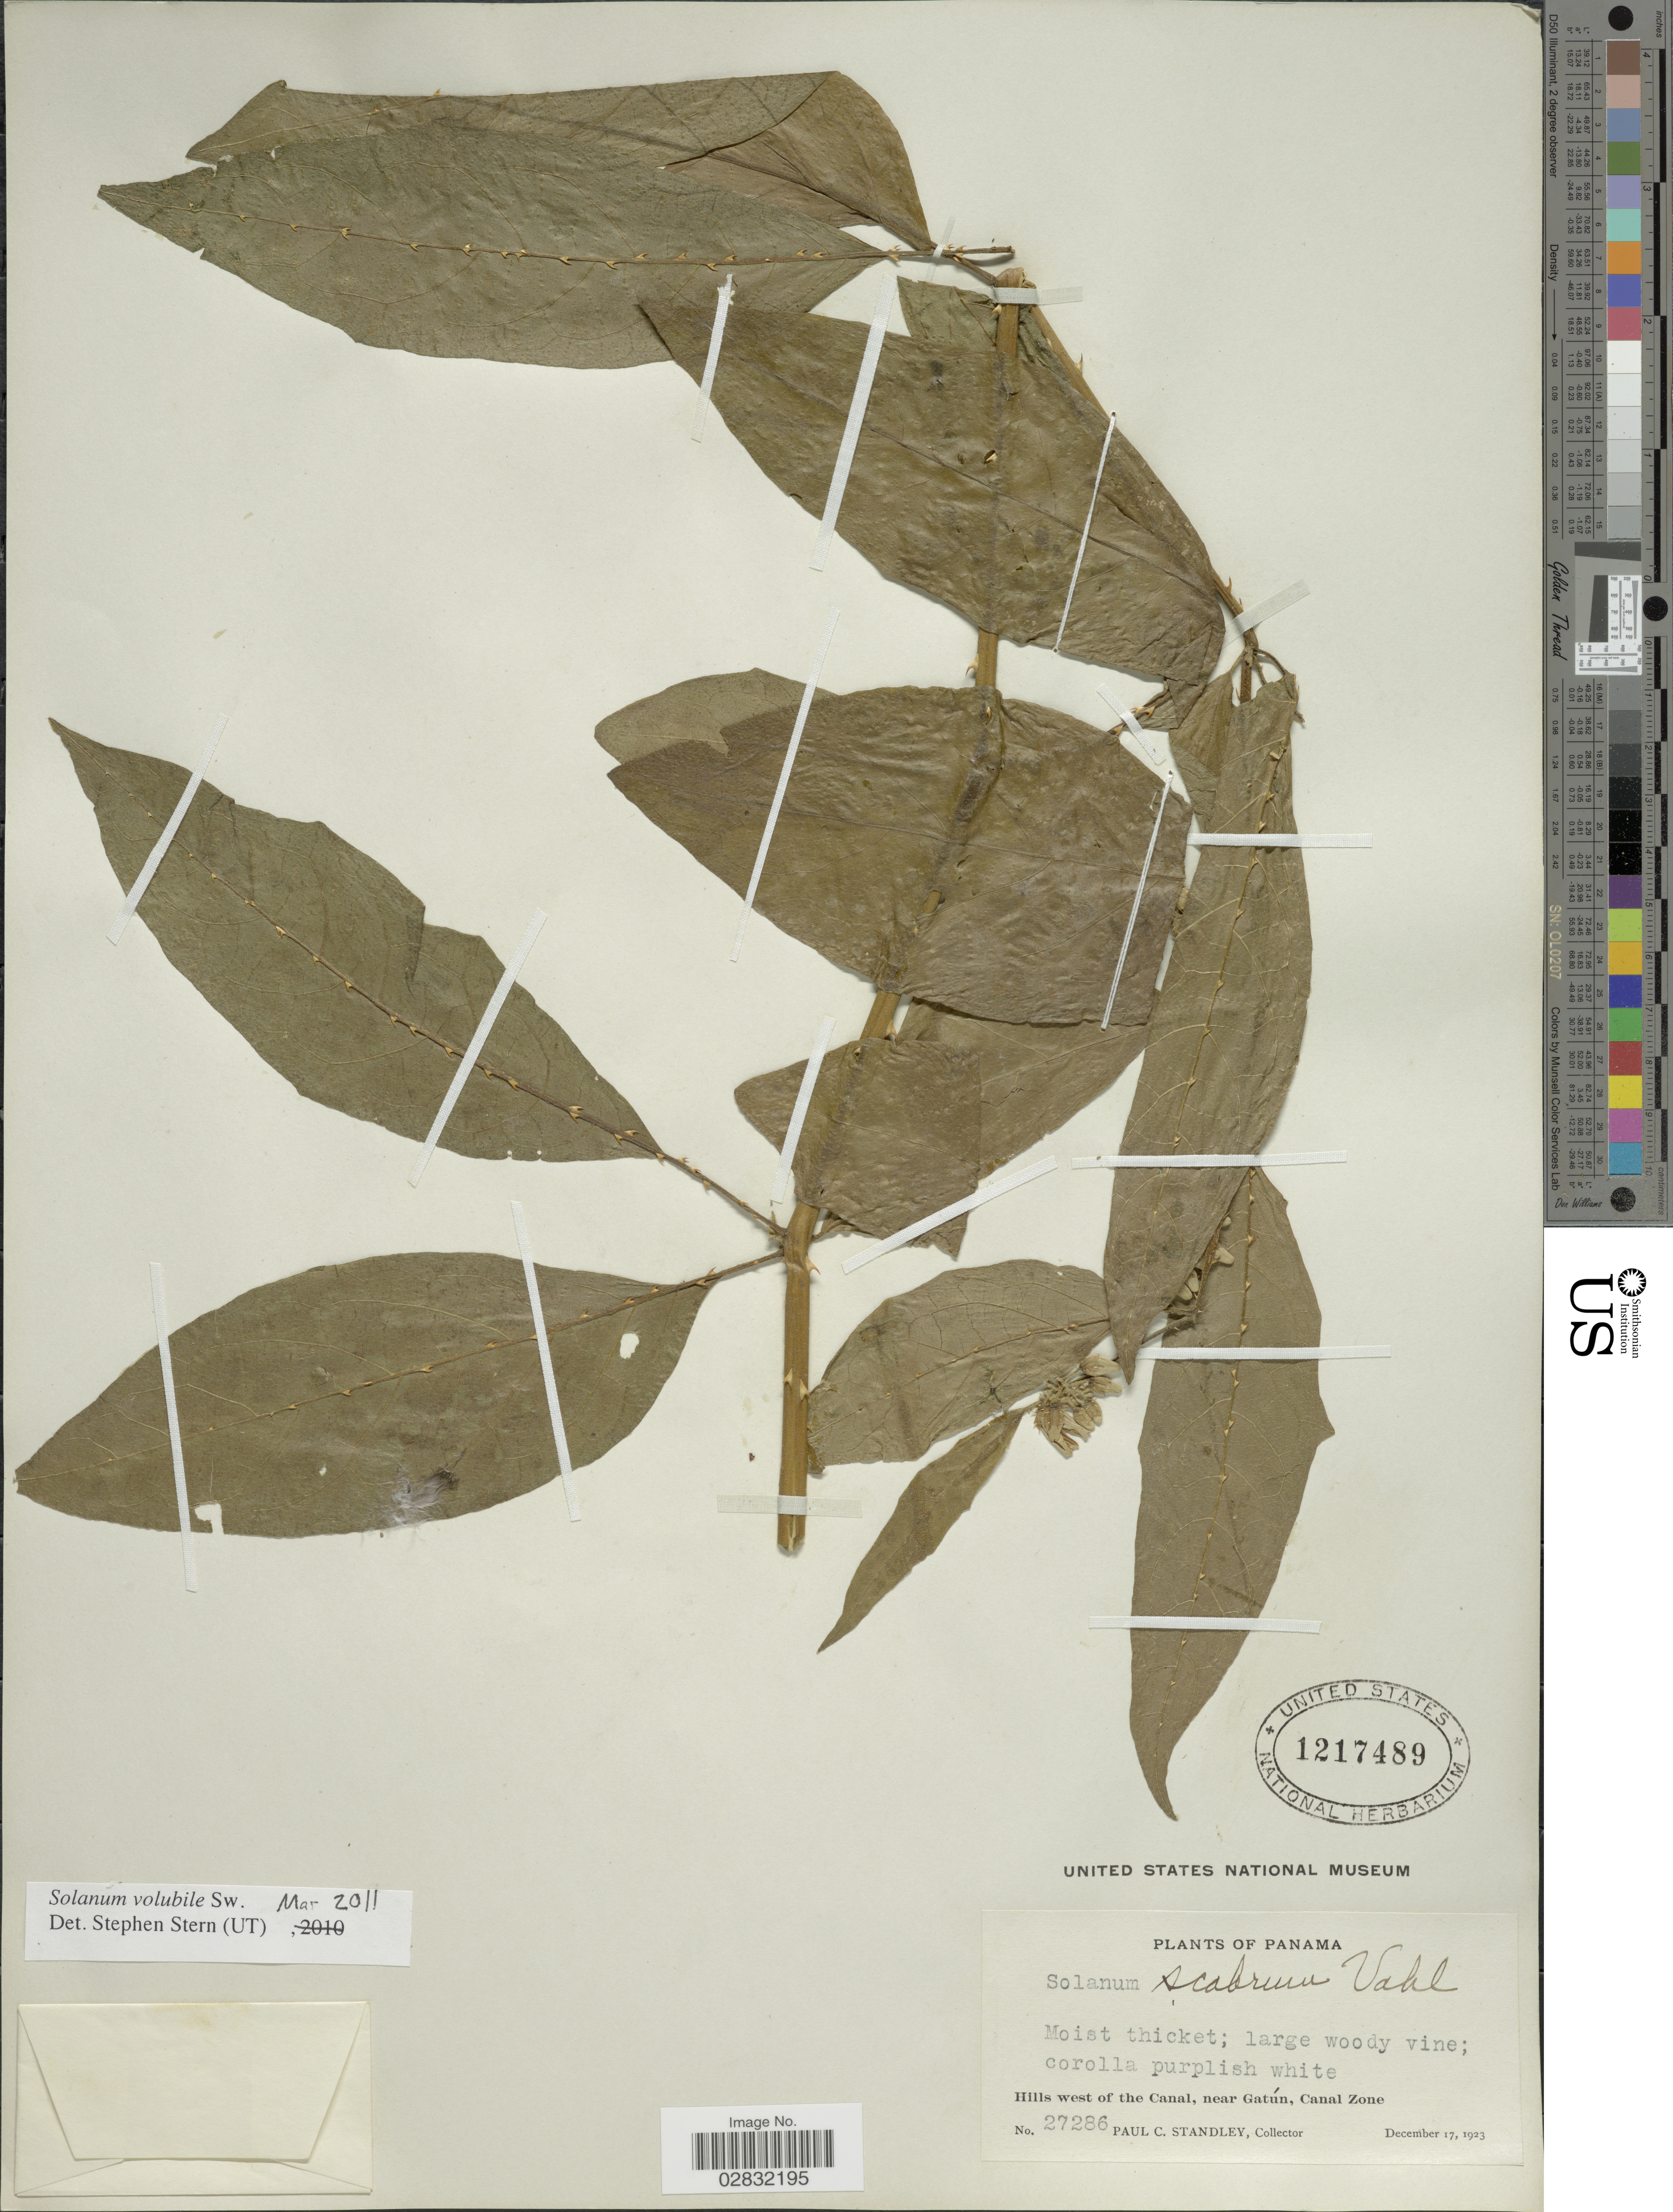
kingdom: Plantae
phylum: Tracheophyta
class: Magnoliopsida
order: Solanales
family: Solanaceae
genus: Solanum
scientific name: Solanum volubile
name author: Sw.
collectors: P. C. Standley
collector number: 27286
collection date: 1923-12-17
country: Panama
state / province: Colón / Panamá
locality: Hills west of the Canal, near Gatún, Canal Zone.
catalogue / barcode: US 1217489